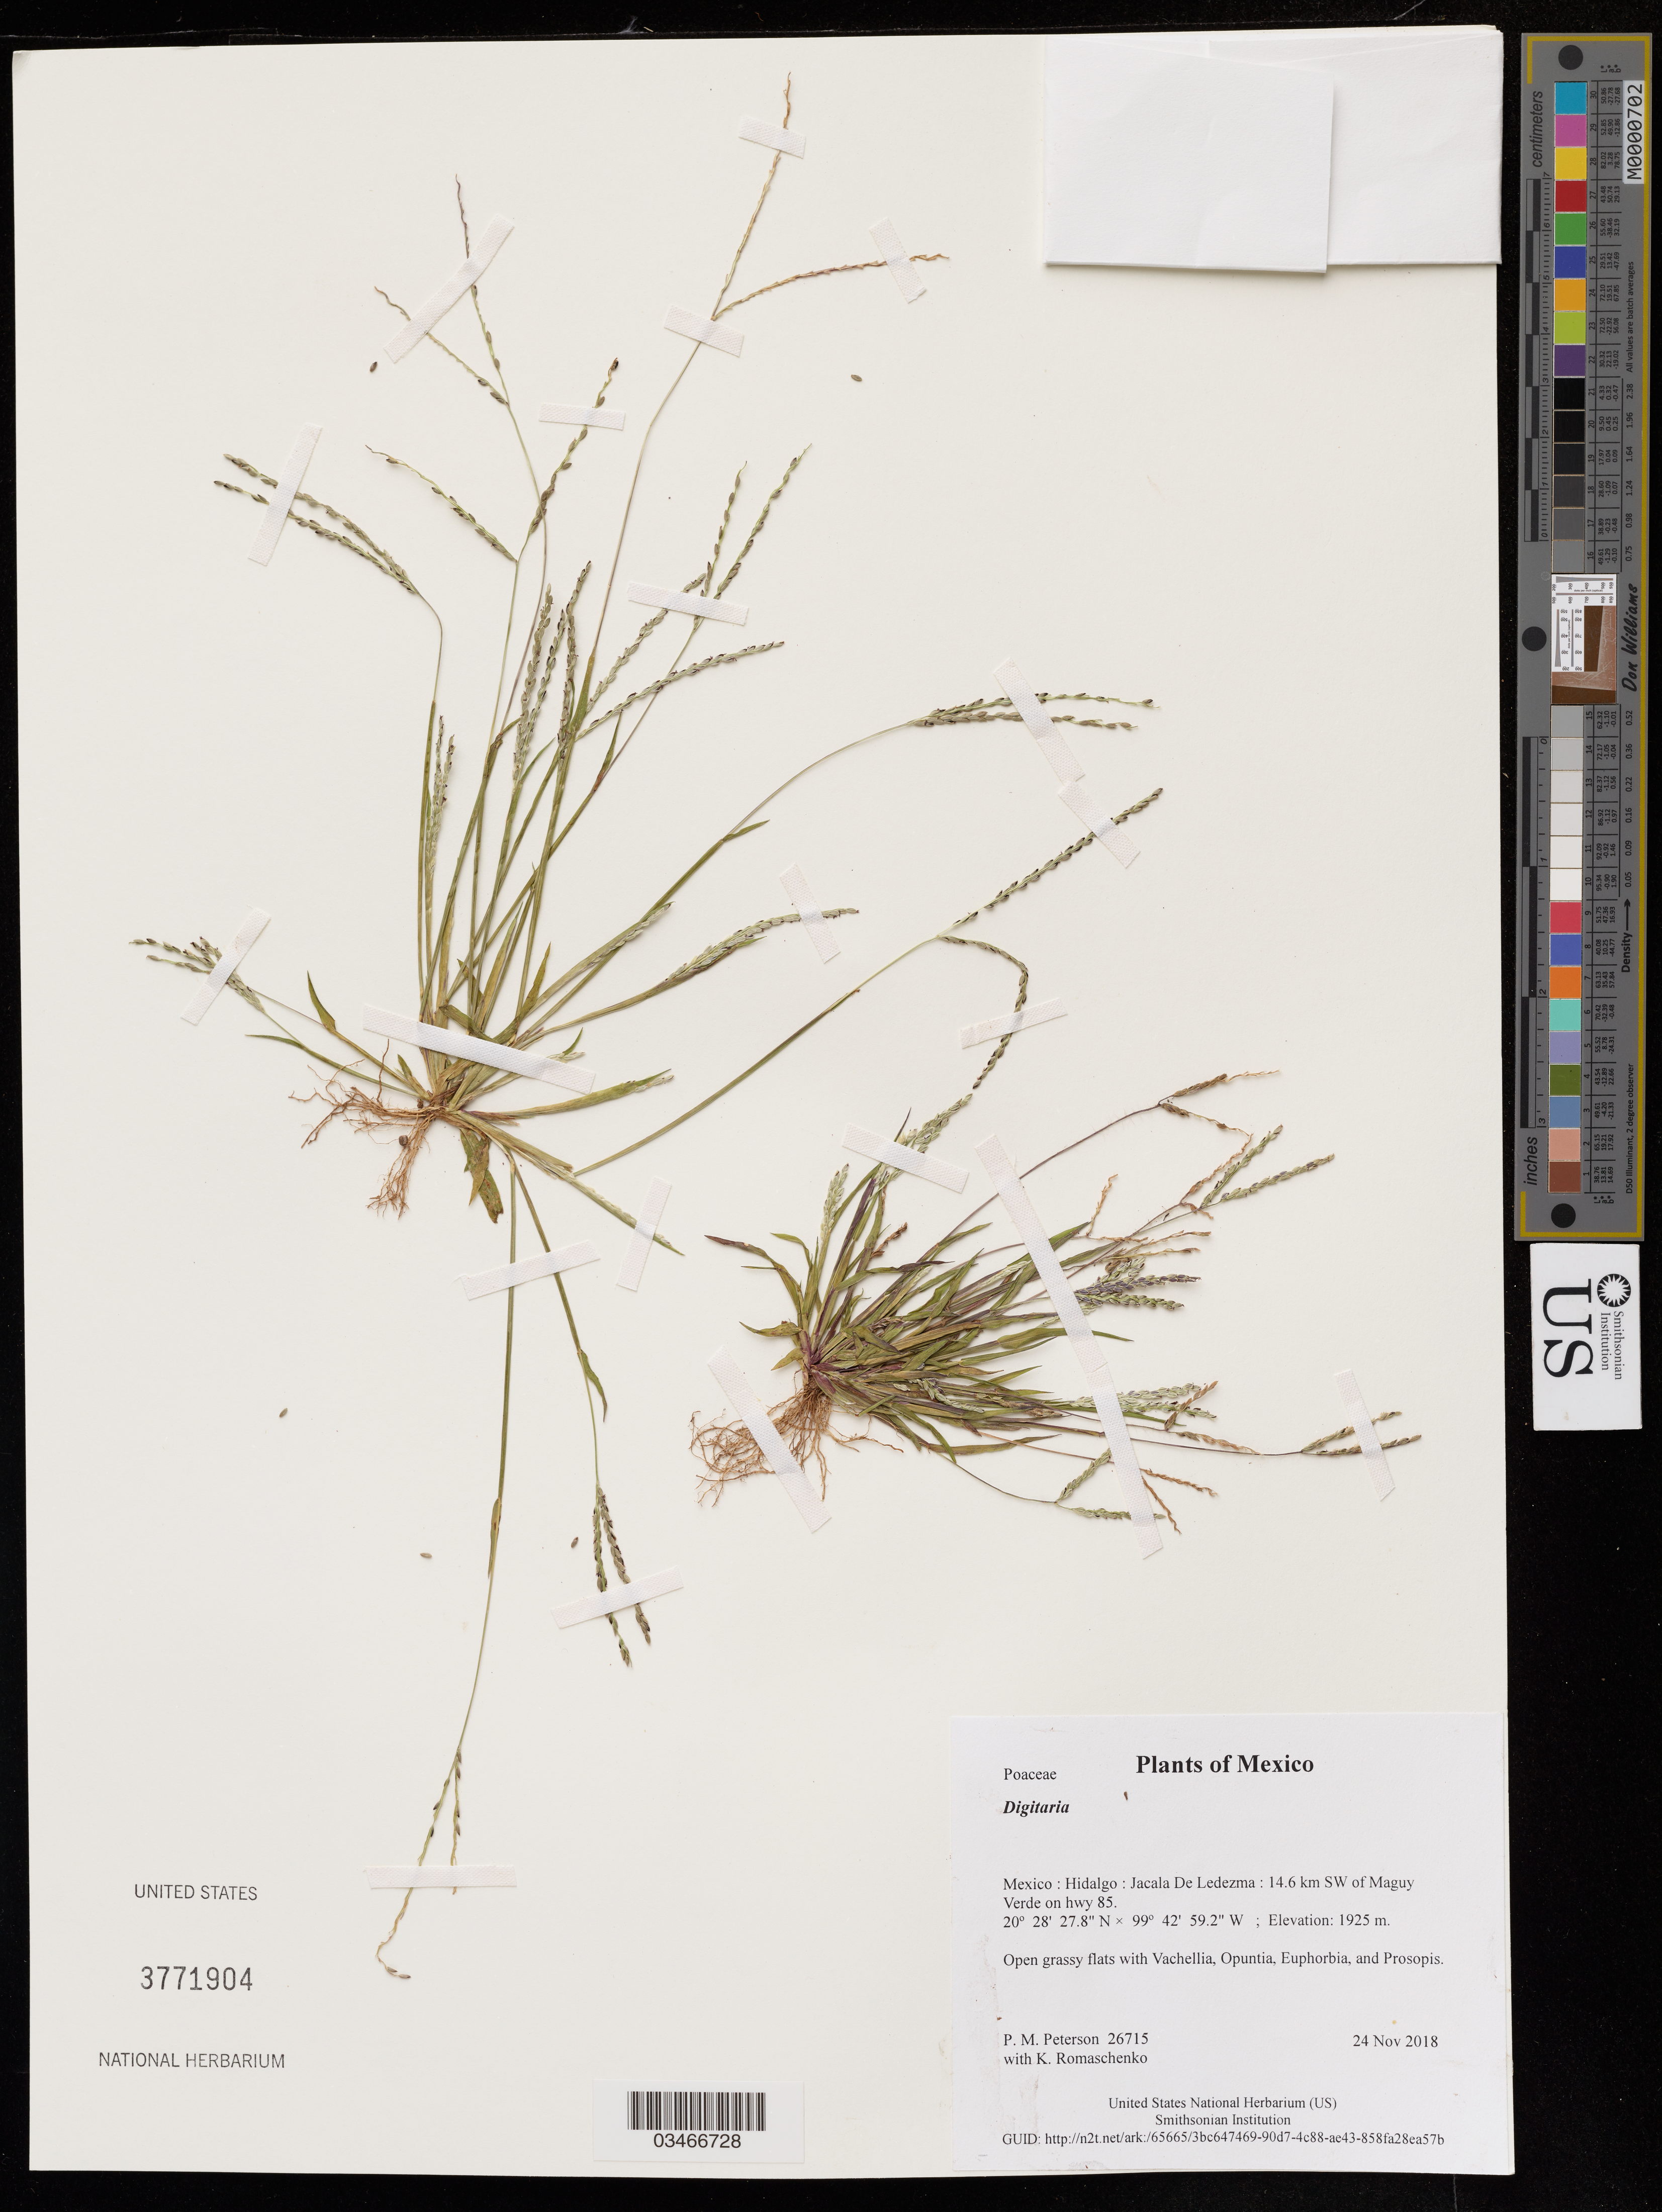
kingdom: Plantae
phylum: Tracheophyta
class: Liliopsida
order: Poales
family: Poaceae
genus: Digitaria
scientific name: Digitaria sp.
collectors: P. M. Peterson & K. Romaschenko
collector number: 26715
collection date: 2018-11-24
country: Mexico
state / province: Hidalgo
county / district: Jacala De Ledezma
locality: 14.6 km SW of Maguy Verde on hwy 85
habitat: Open grassy flats with Vachellia, Opuntia, Euphorbia, and Prosopis.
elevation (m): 1925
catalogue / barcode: US 3771904